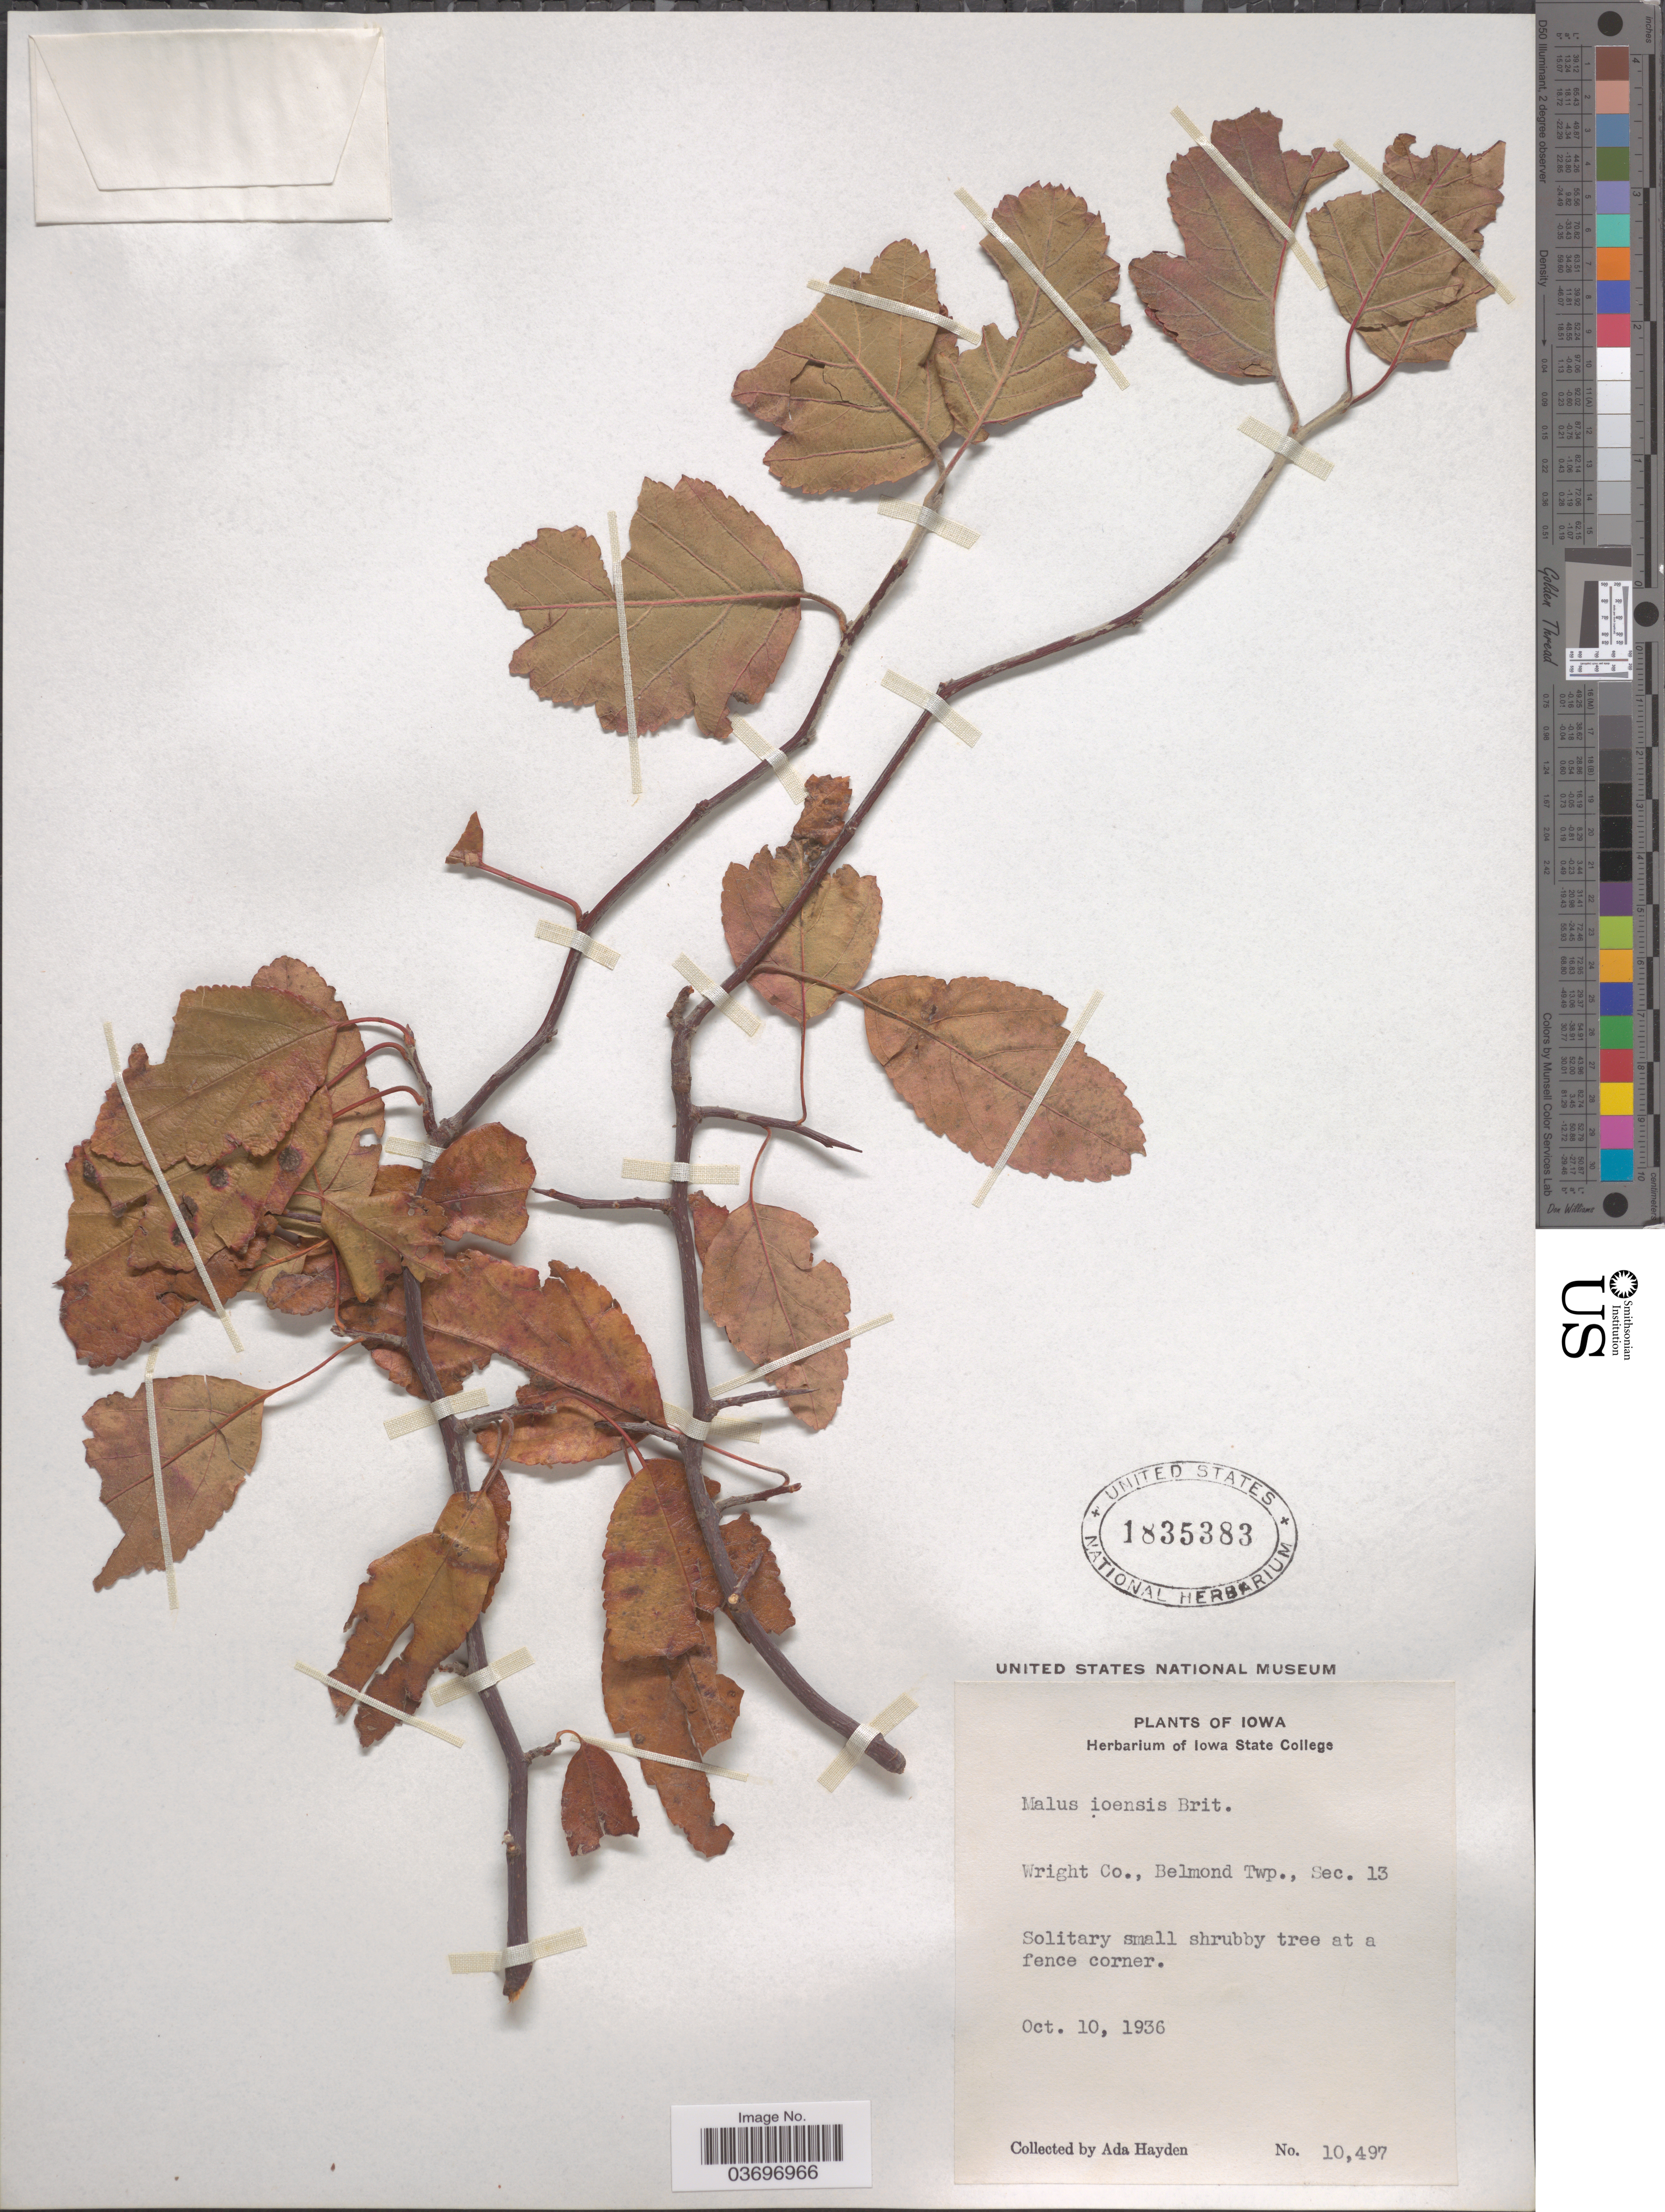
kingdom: Plantae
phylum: Tracheophyta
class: Magnoliopsida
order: Rosales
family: Rosaceae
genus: Malus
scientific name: Malus ioensis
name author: (Alph. Wood) Britton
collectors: Ada Hayden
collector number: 10497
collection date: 1936-10-10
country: United States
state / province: Iowa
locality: Wright Co. Belmond Twp., Sec. 13.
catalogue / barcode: US 1835383